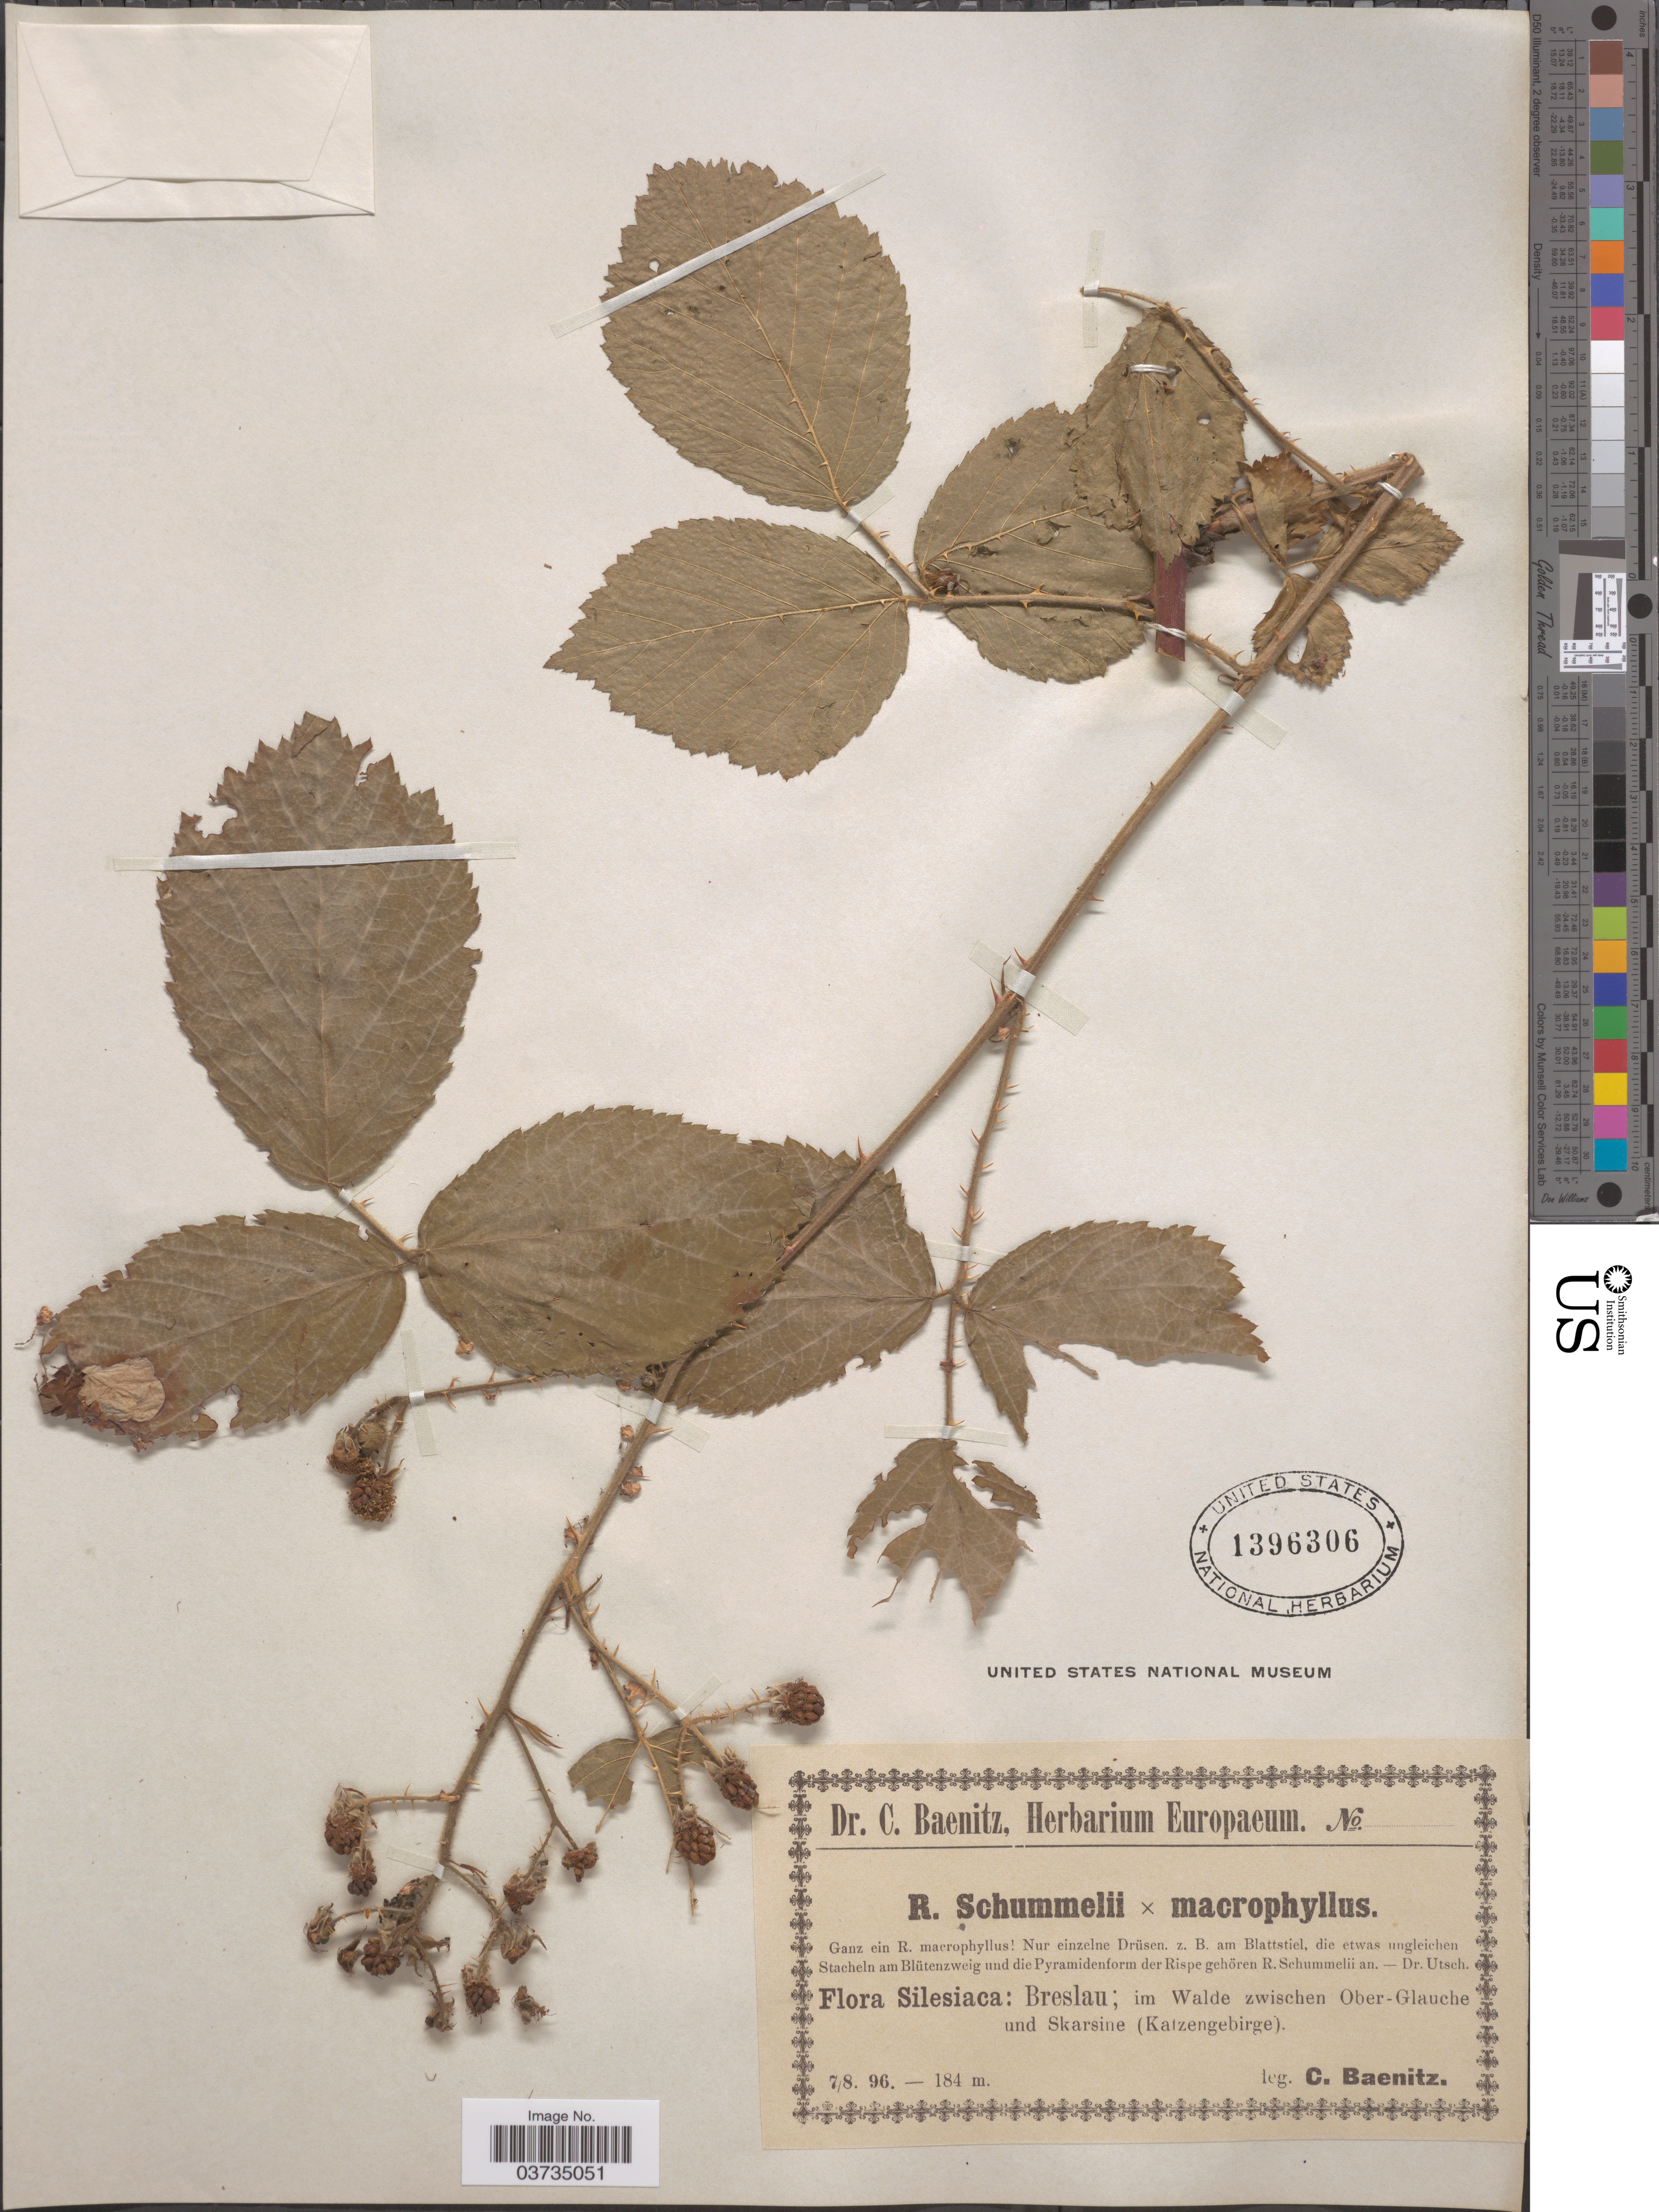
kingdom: Plantae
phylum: Tracheophyta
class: Magnoliopsida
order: Rosales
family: Rosaceae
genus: Rubus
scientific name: Rubus schummelii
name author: Weihe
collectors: C. G. Baenitz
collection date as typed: Transcribed d/m/y: 7/8/96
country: Poland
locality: Silesiaca: Breslau; im Walde zwischen Ober-Glauche und Skarsine (Katzengebirge).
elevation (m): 184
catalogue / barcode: US 1396306